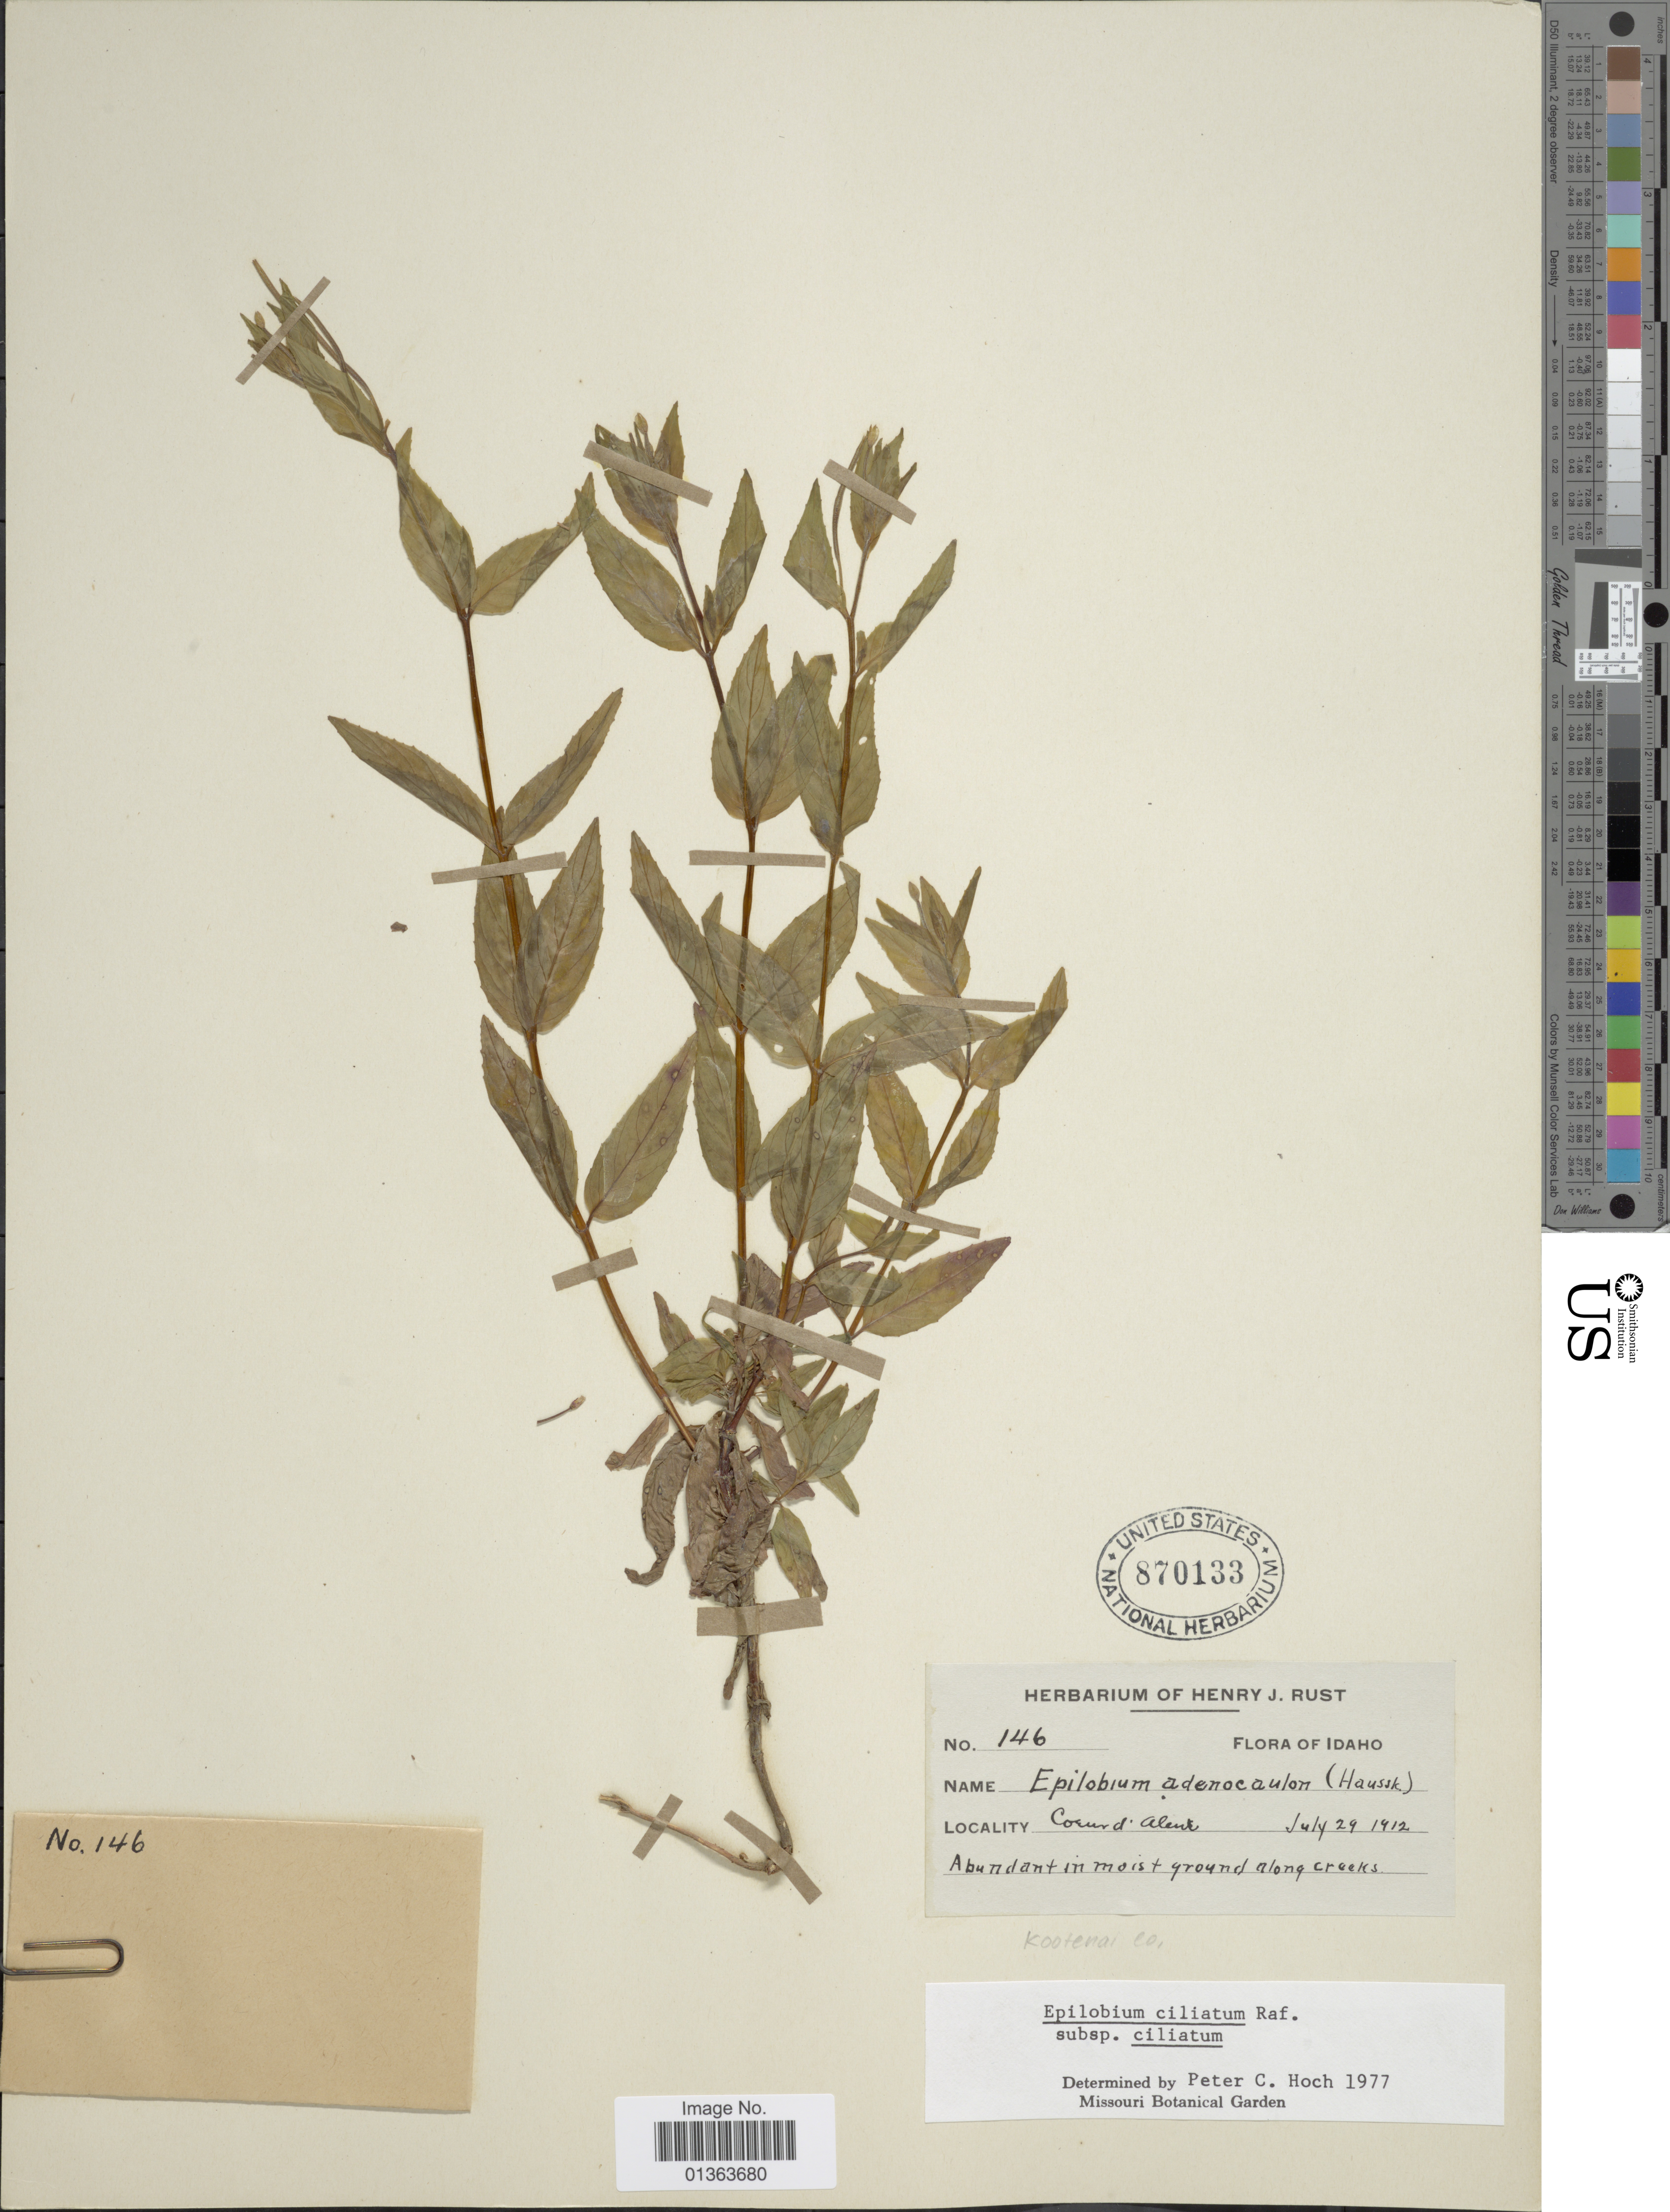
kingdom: Plantae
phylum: Tracheophyta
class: Magnoliopsida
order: Myrtales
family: Onagraceae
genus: Epilobium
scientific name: Epilobium ciliatum subsp. ciliatum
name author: Raf.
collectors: ex herb. Henry J. Rust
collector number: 146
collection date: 1912-07-29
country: United States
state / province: Idaho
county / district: Kootenai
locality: Coeur d'Alene.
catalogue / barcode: US 870133